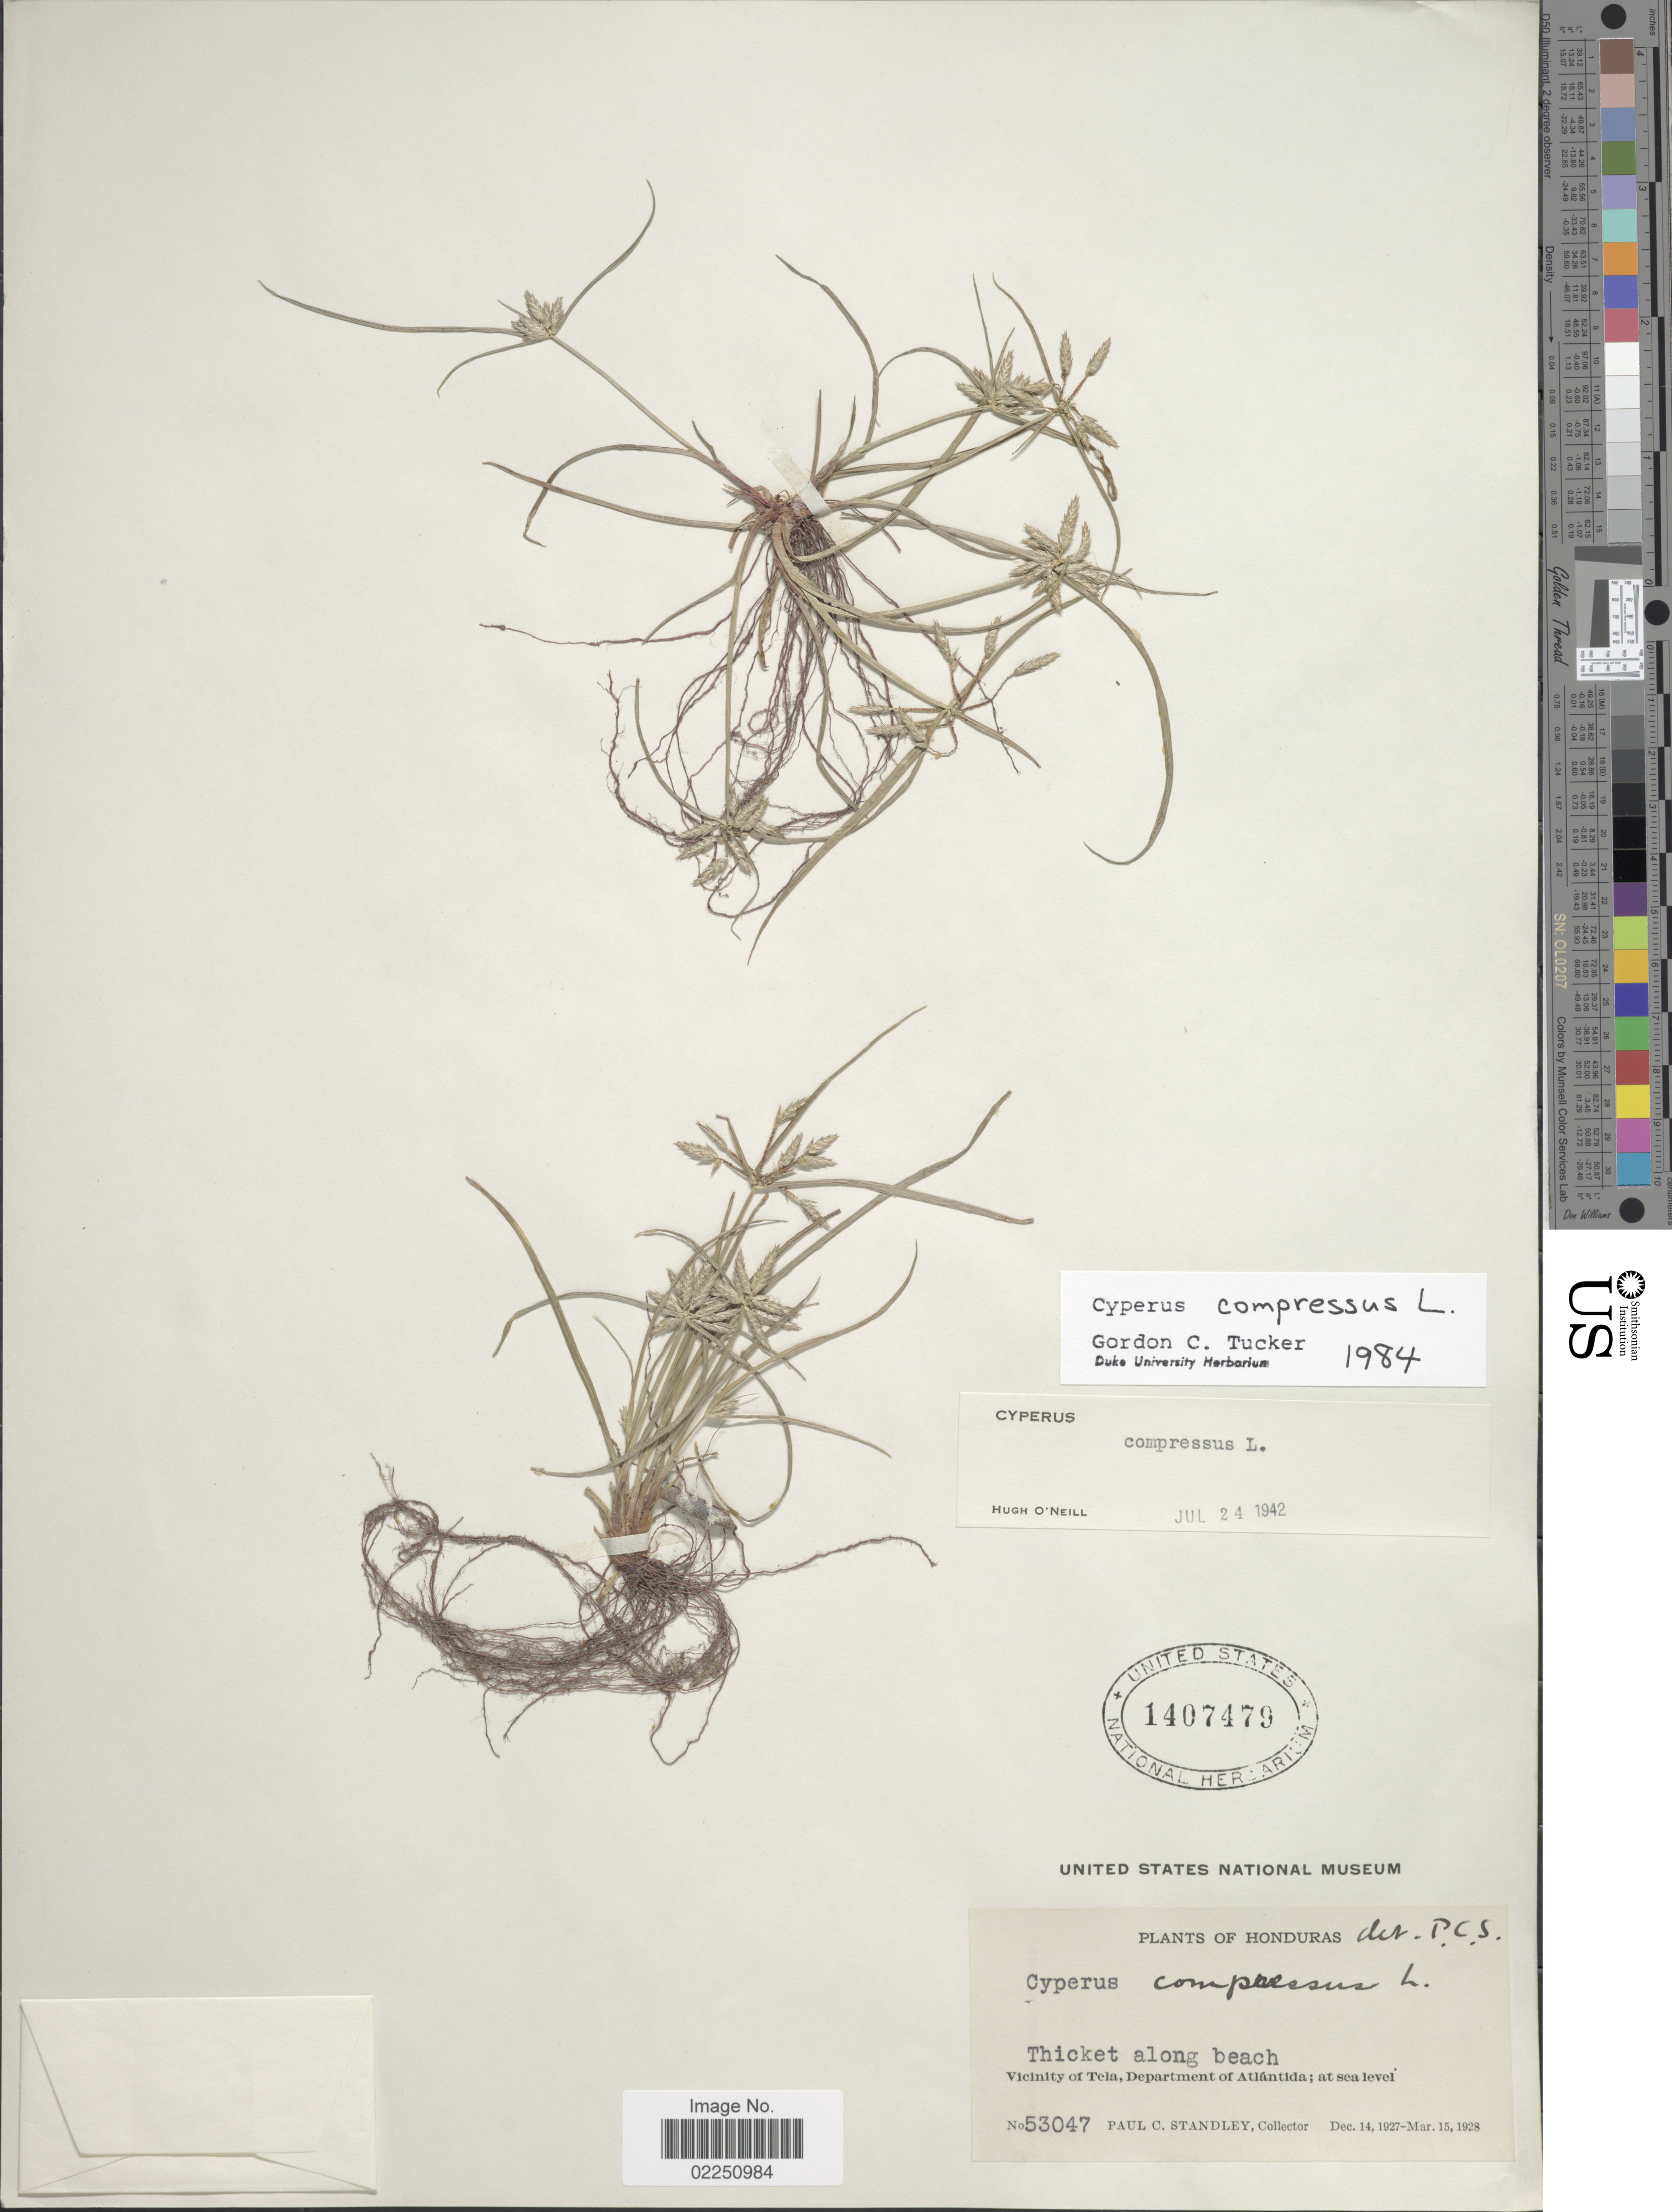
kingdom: Plantae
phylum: Tracheophyta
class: Liliopsida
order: Poales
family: Cyperaceae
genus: Cyperus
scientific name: Cyperus compressus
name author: L.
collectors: P. C. Standley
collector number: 53047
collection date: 1927-12-14/1928-03-15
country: Honduras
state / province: Atlántida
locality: Vicinity of Tela, along beach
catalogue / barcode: US 1407479